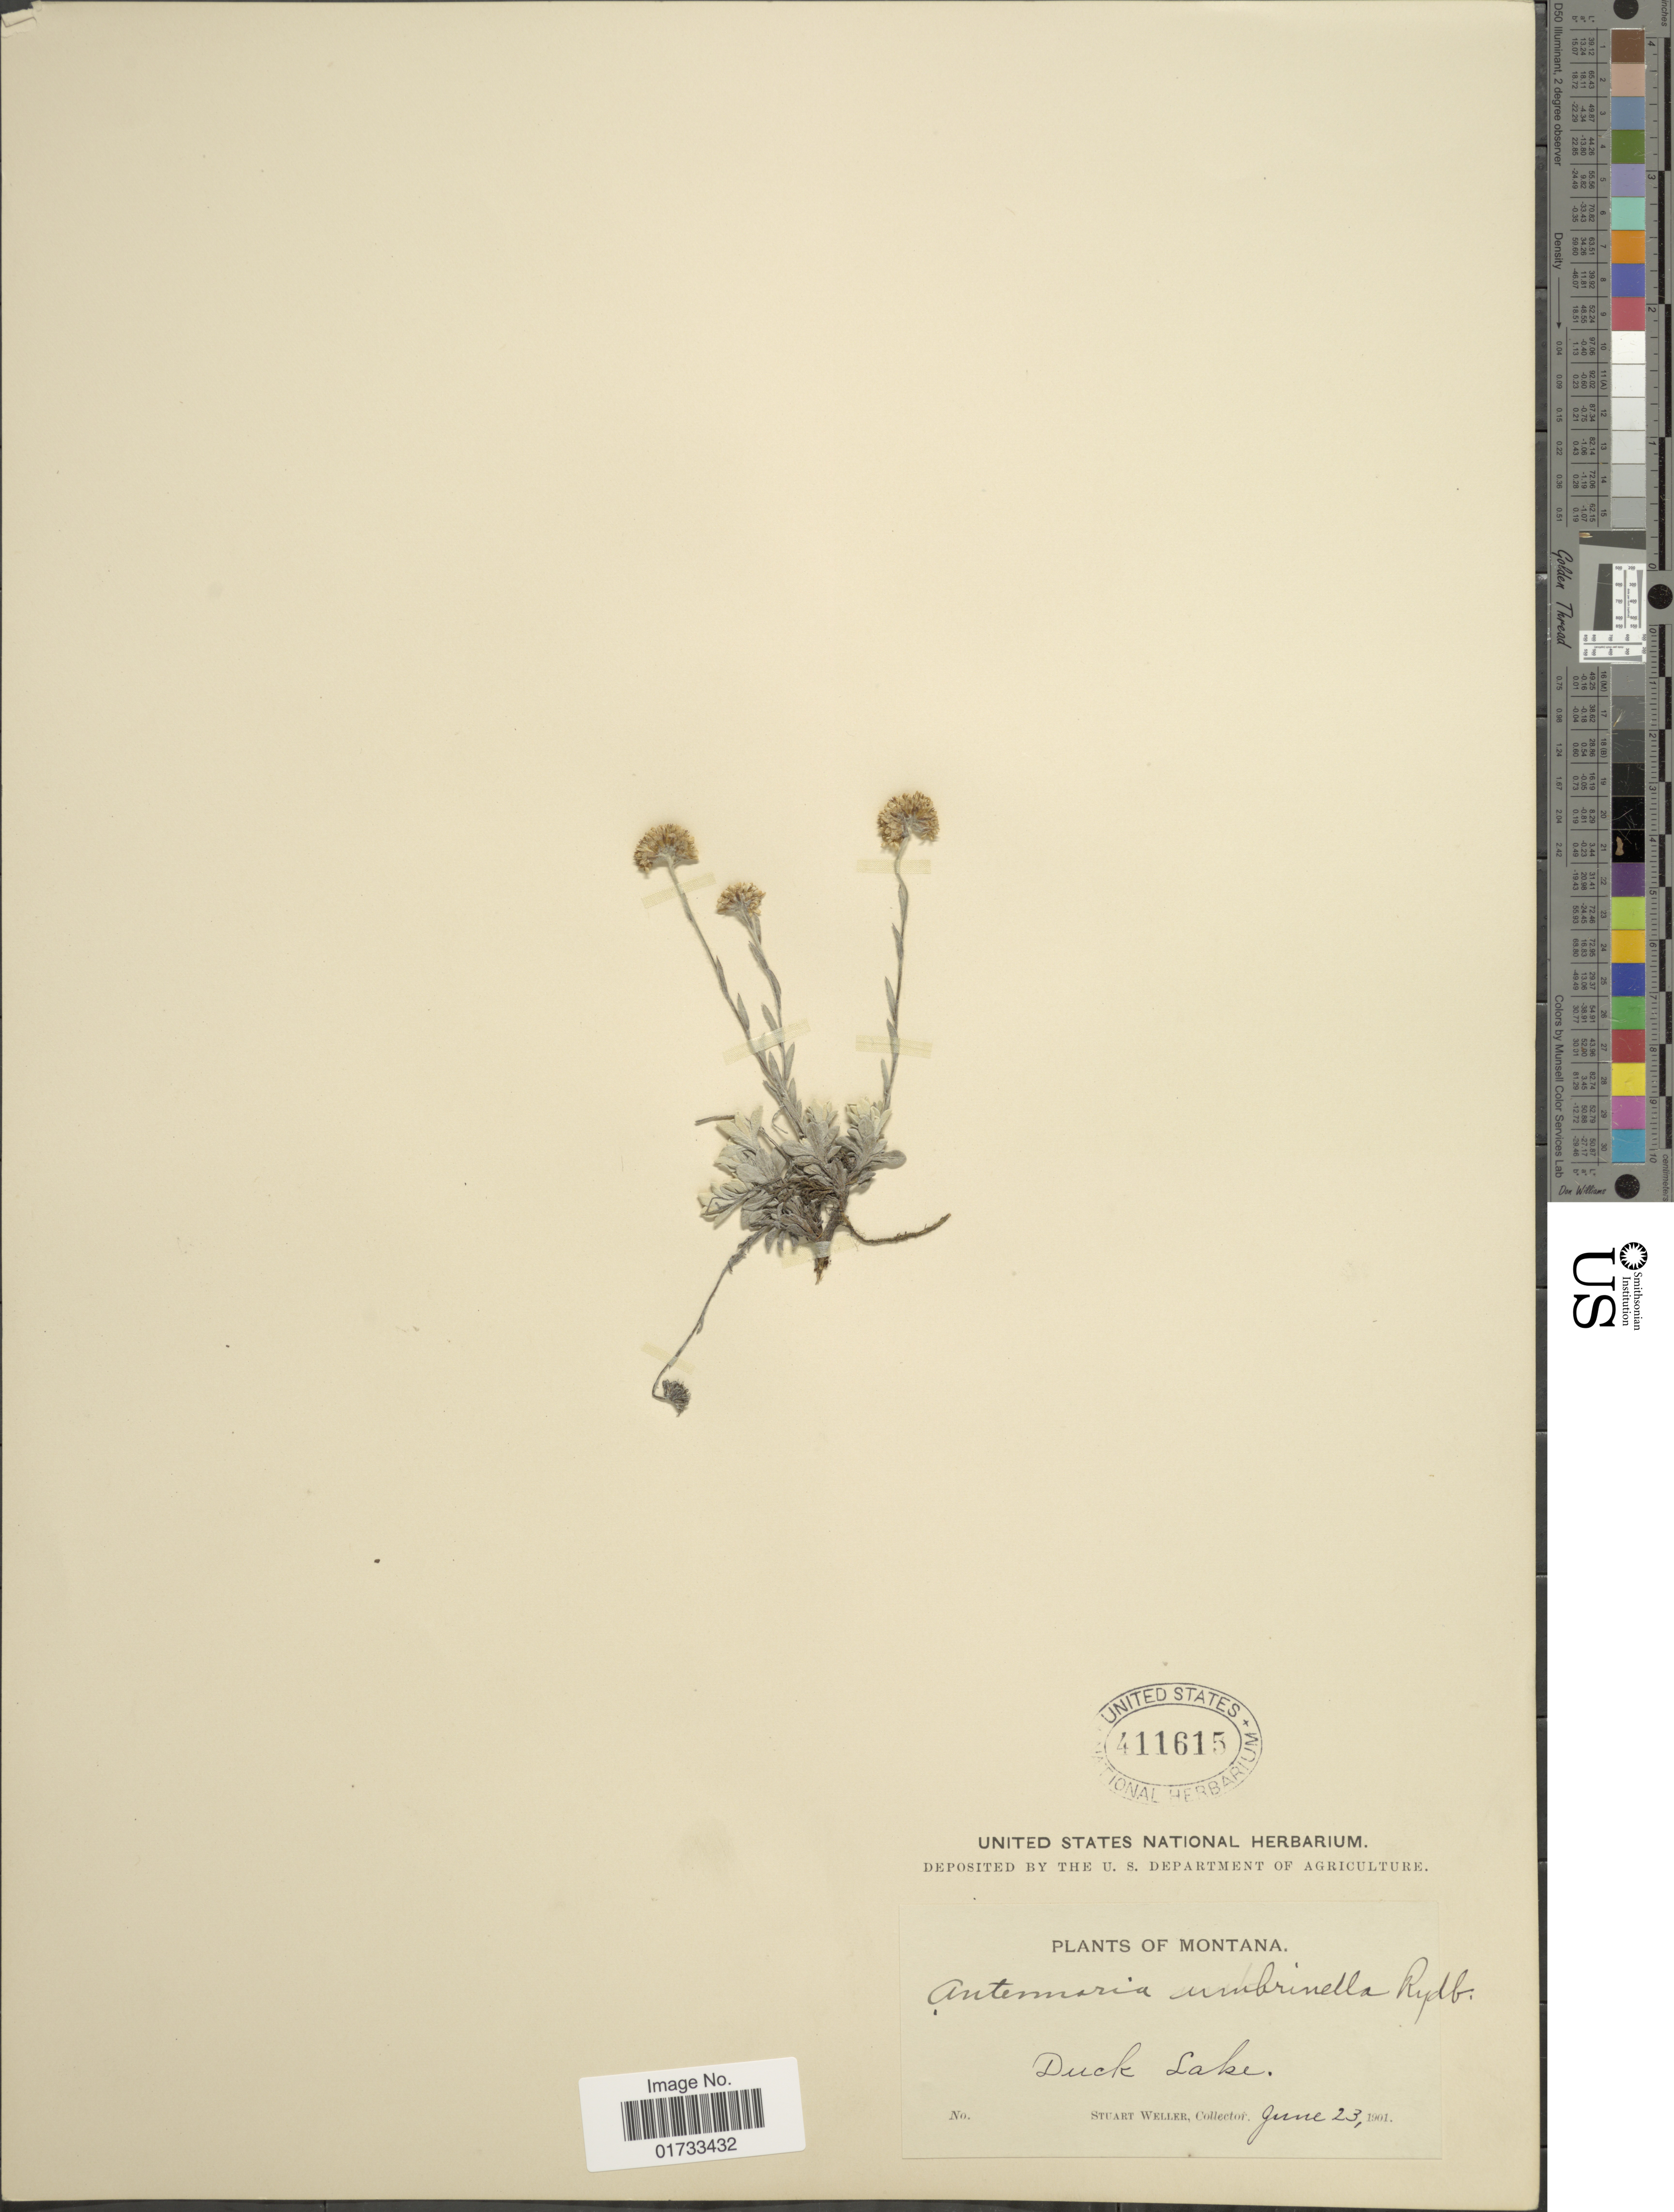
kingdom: Plantae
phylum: Tracheophyta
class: Magnoliopsida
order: Asterales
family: Asteraceae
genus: Antennaria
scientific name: Antennaria umbrinella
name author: Rydb.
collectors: S. Weller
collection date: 1901-06-23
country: United States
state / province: Montana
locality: Duck Lake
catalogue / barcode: US 411615